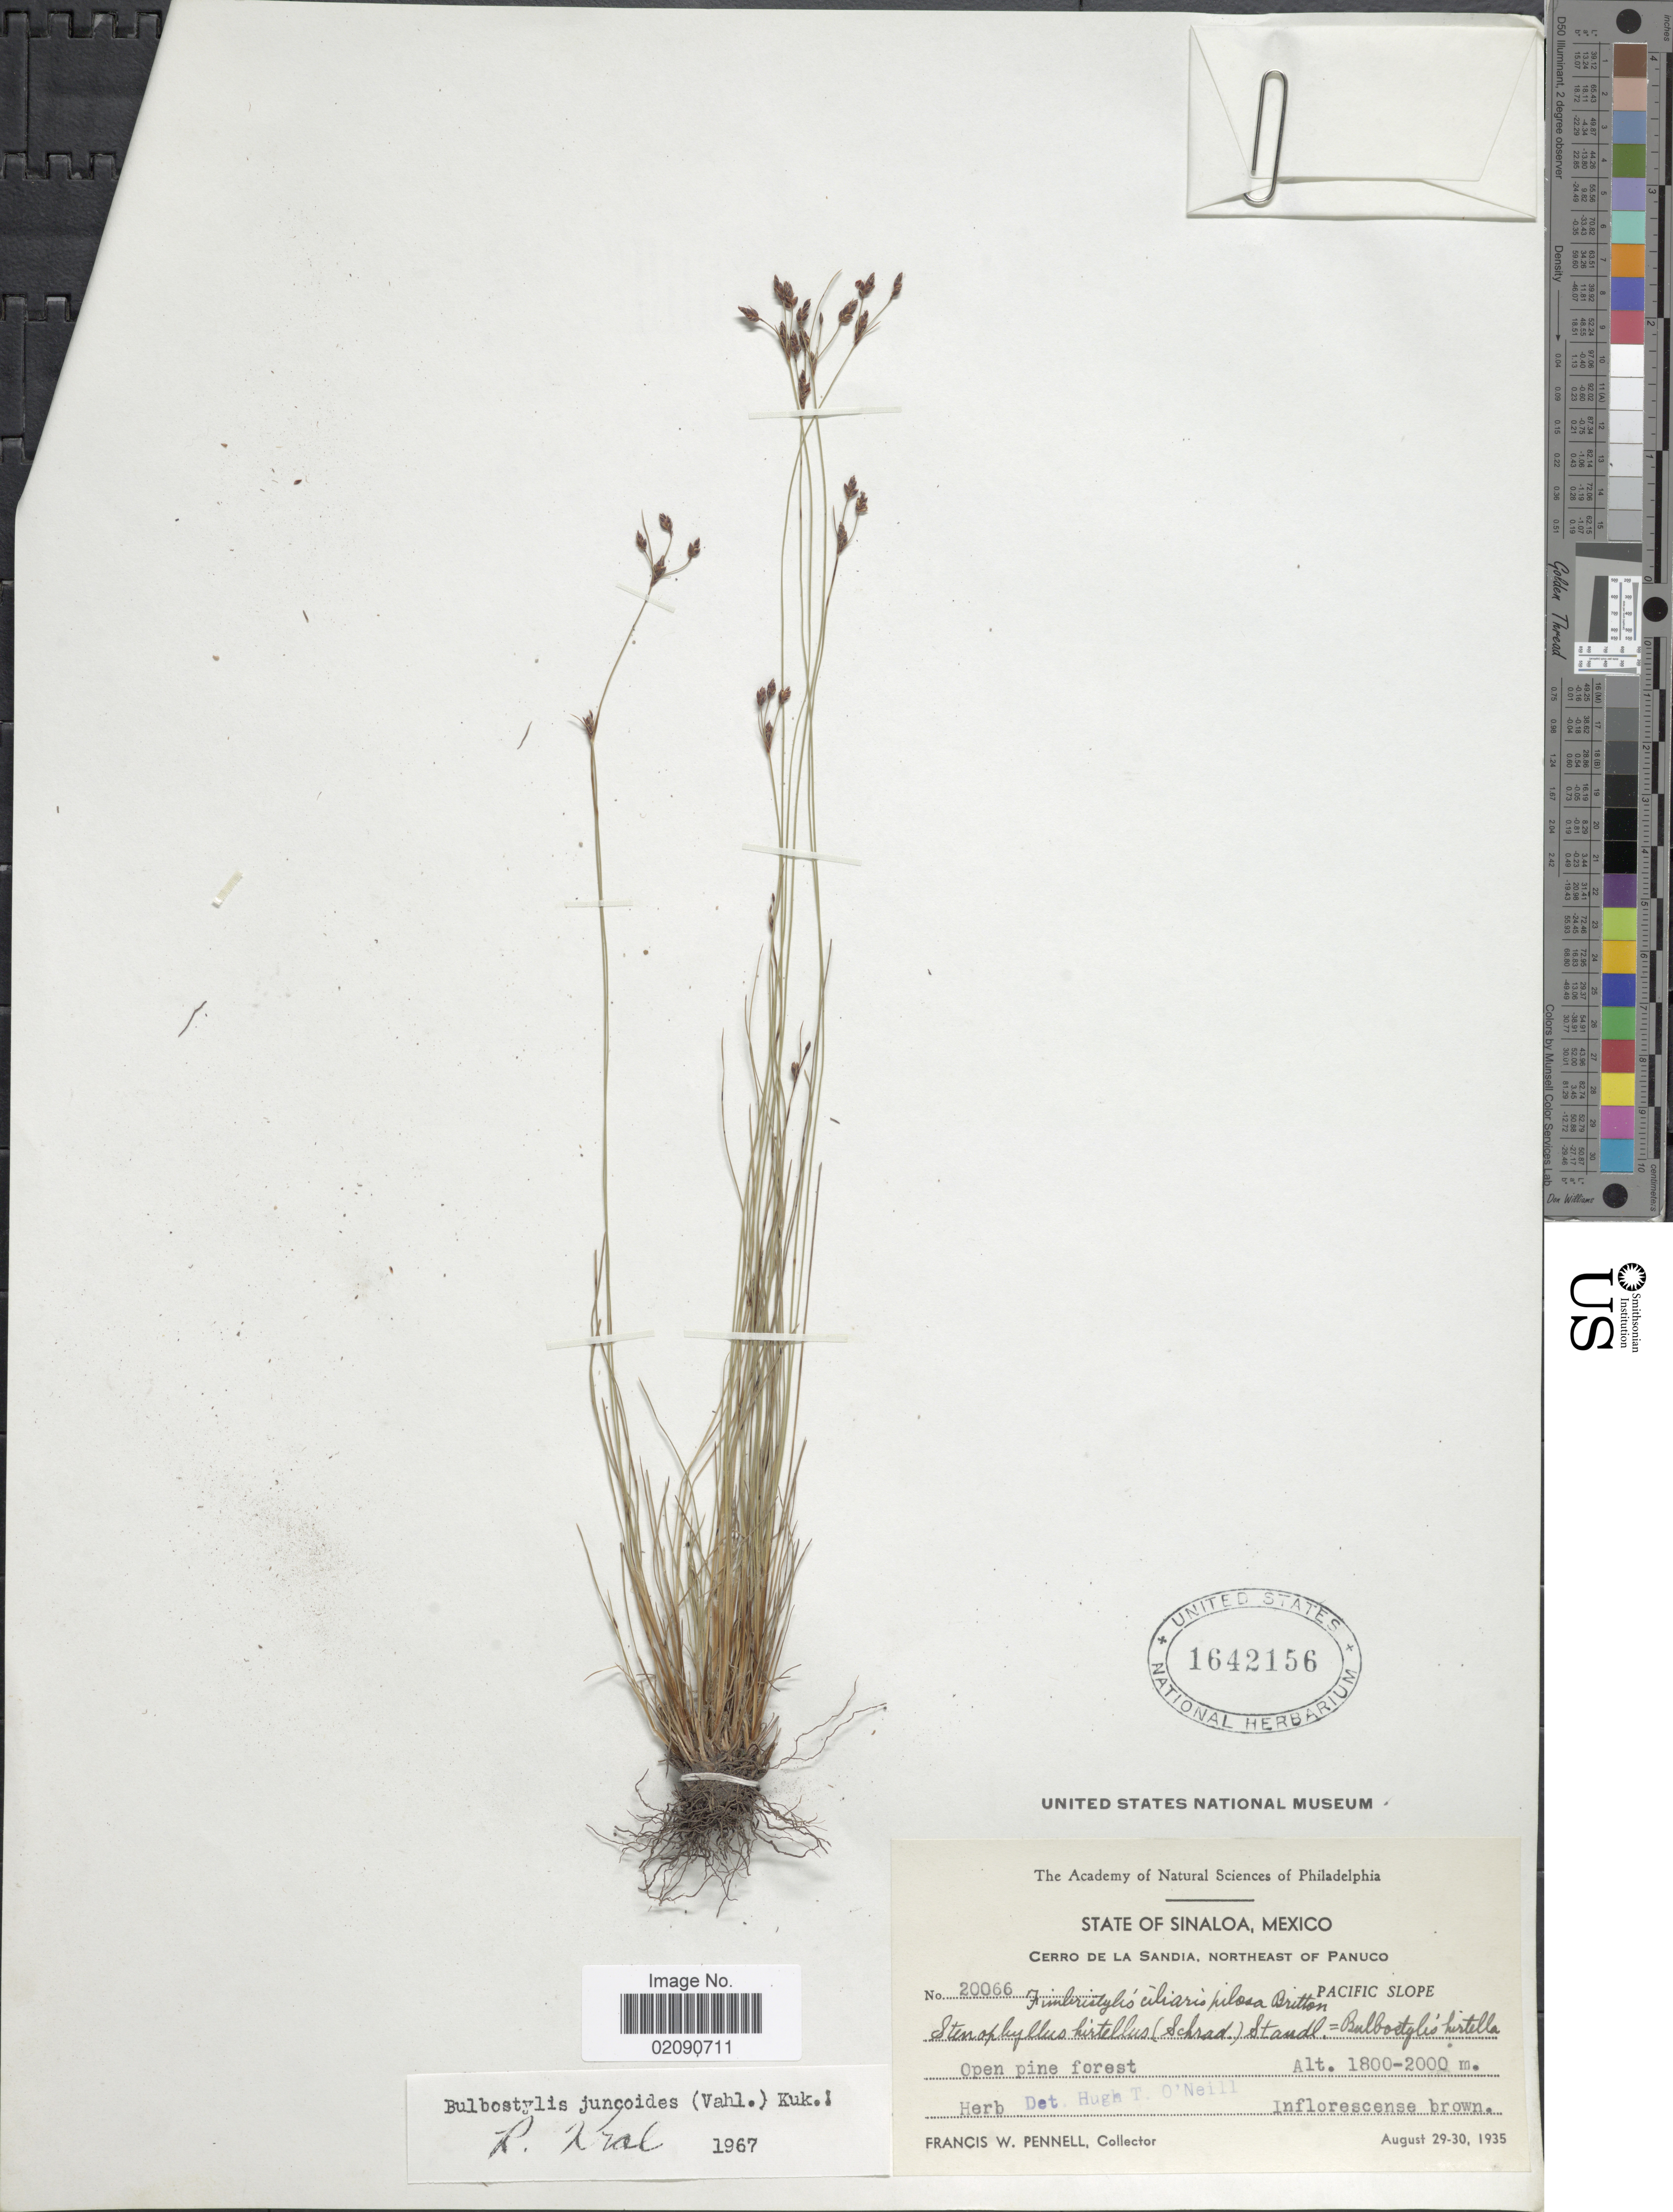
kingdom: Plantae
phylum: Tracheophyta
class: Liliopsida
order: Poales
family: Cyperaceae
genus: Bulbostylis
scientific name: Bulbostylis juncoides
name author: (Vahl) Kük. ex Herter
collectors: F. W. Pennell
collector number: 20066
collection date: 1935-08-29/1935-08-30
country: Mexico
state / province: Sinaloa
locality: State of Sinaloa. Cerro de la Sandia, Northeast of Panuco. Open pine forest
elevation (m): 1800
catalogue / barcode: US 1642156